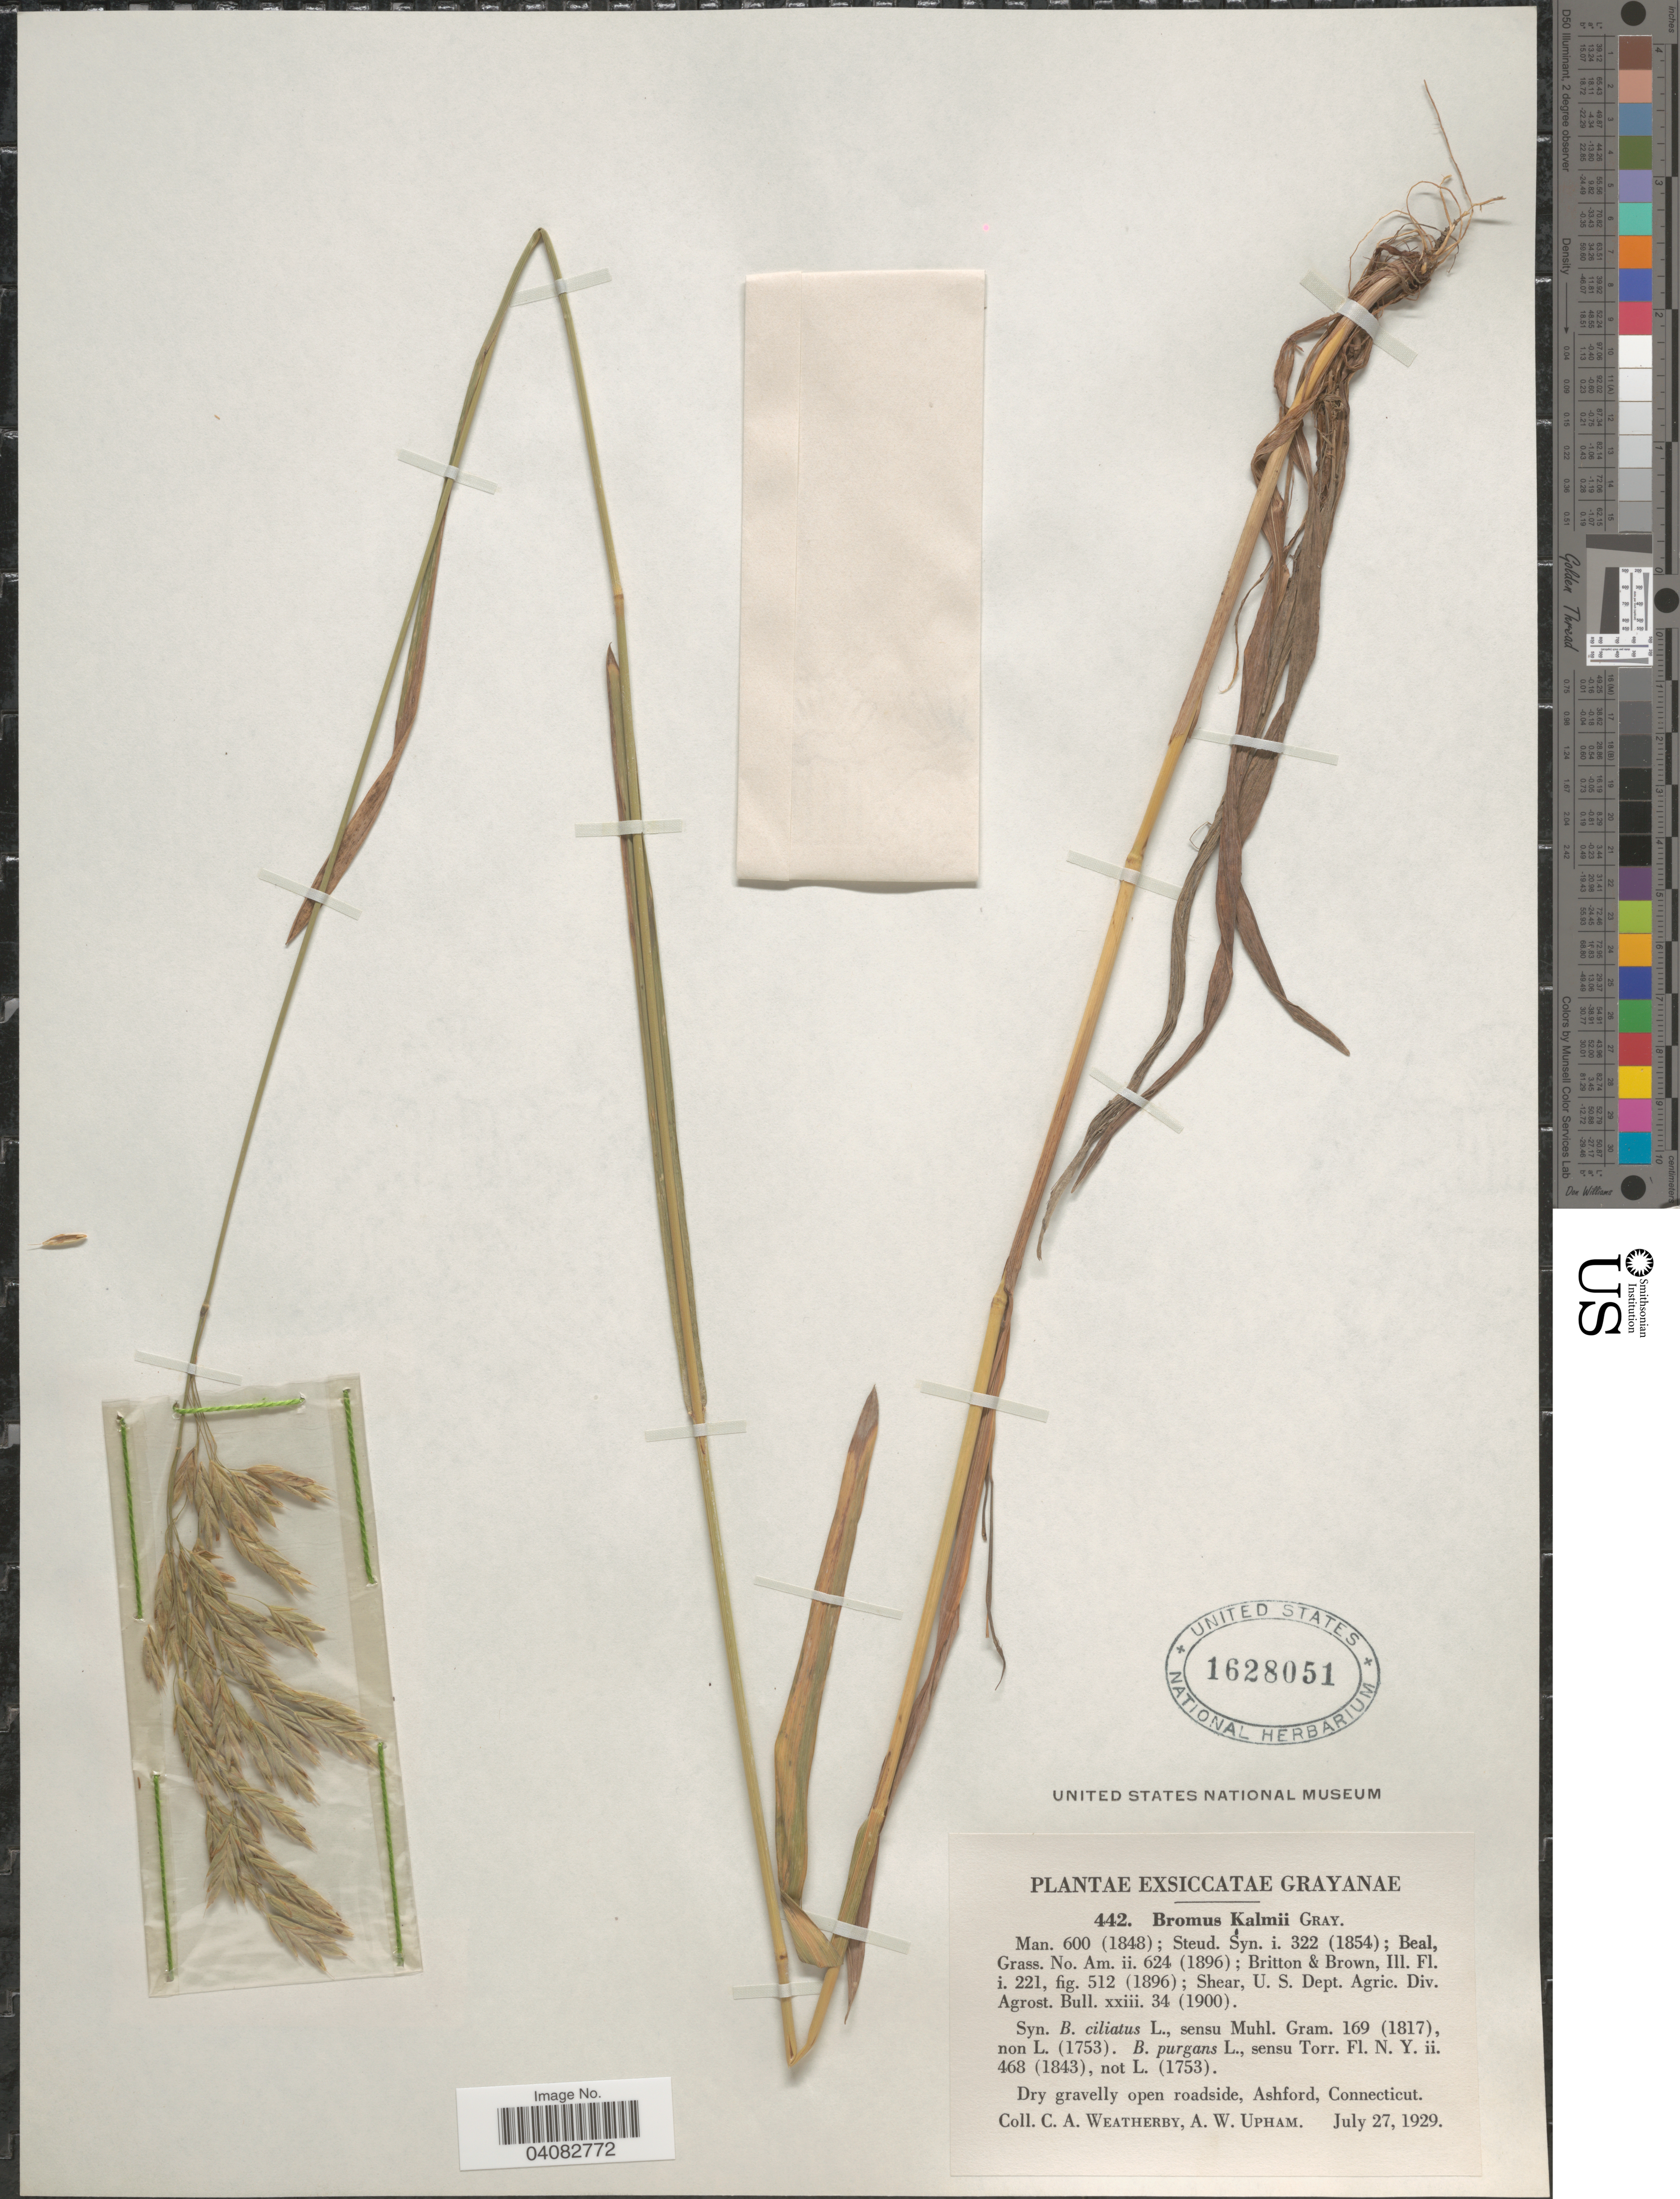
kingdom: Plantae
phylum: Tracheophyta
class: Liliopsida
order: Poales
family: Poaceae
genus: Bromus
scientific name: Bromus kalmii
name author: A. Gray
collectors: C. A. Weatherby & A. Upham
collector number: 442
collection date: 1929-07-27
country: United States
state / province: Connecticut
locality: Grayanae. Dry gravelly open roadside, Ashford.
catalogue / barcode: US 1628051